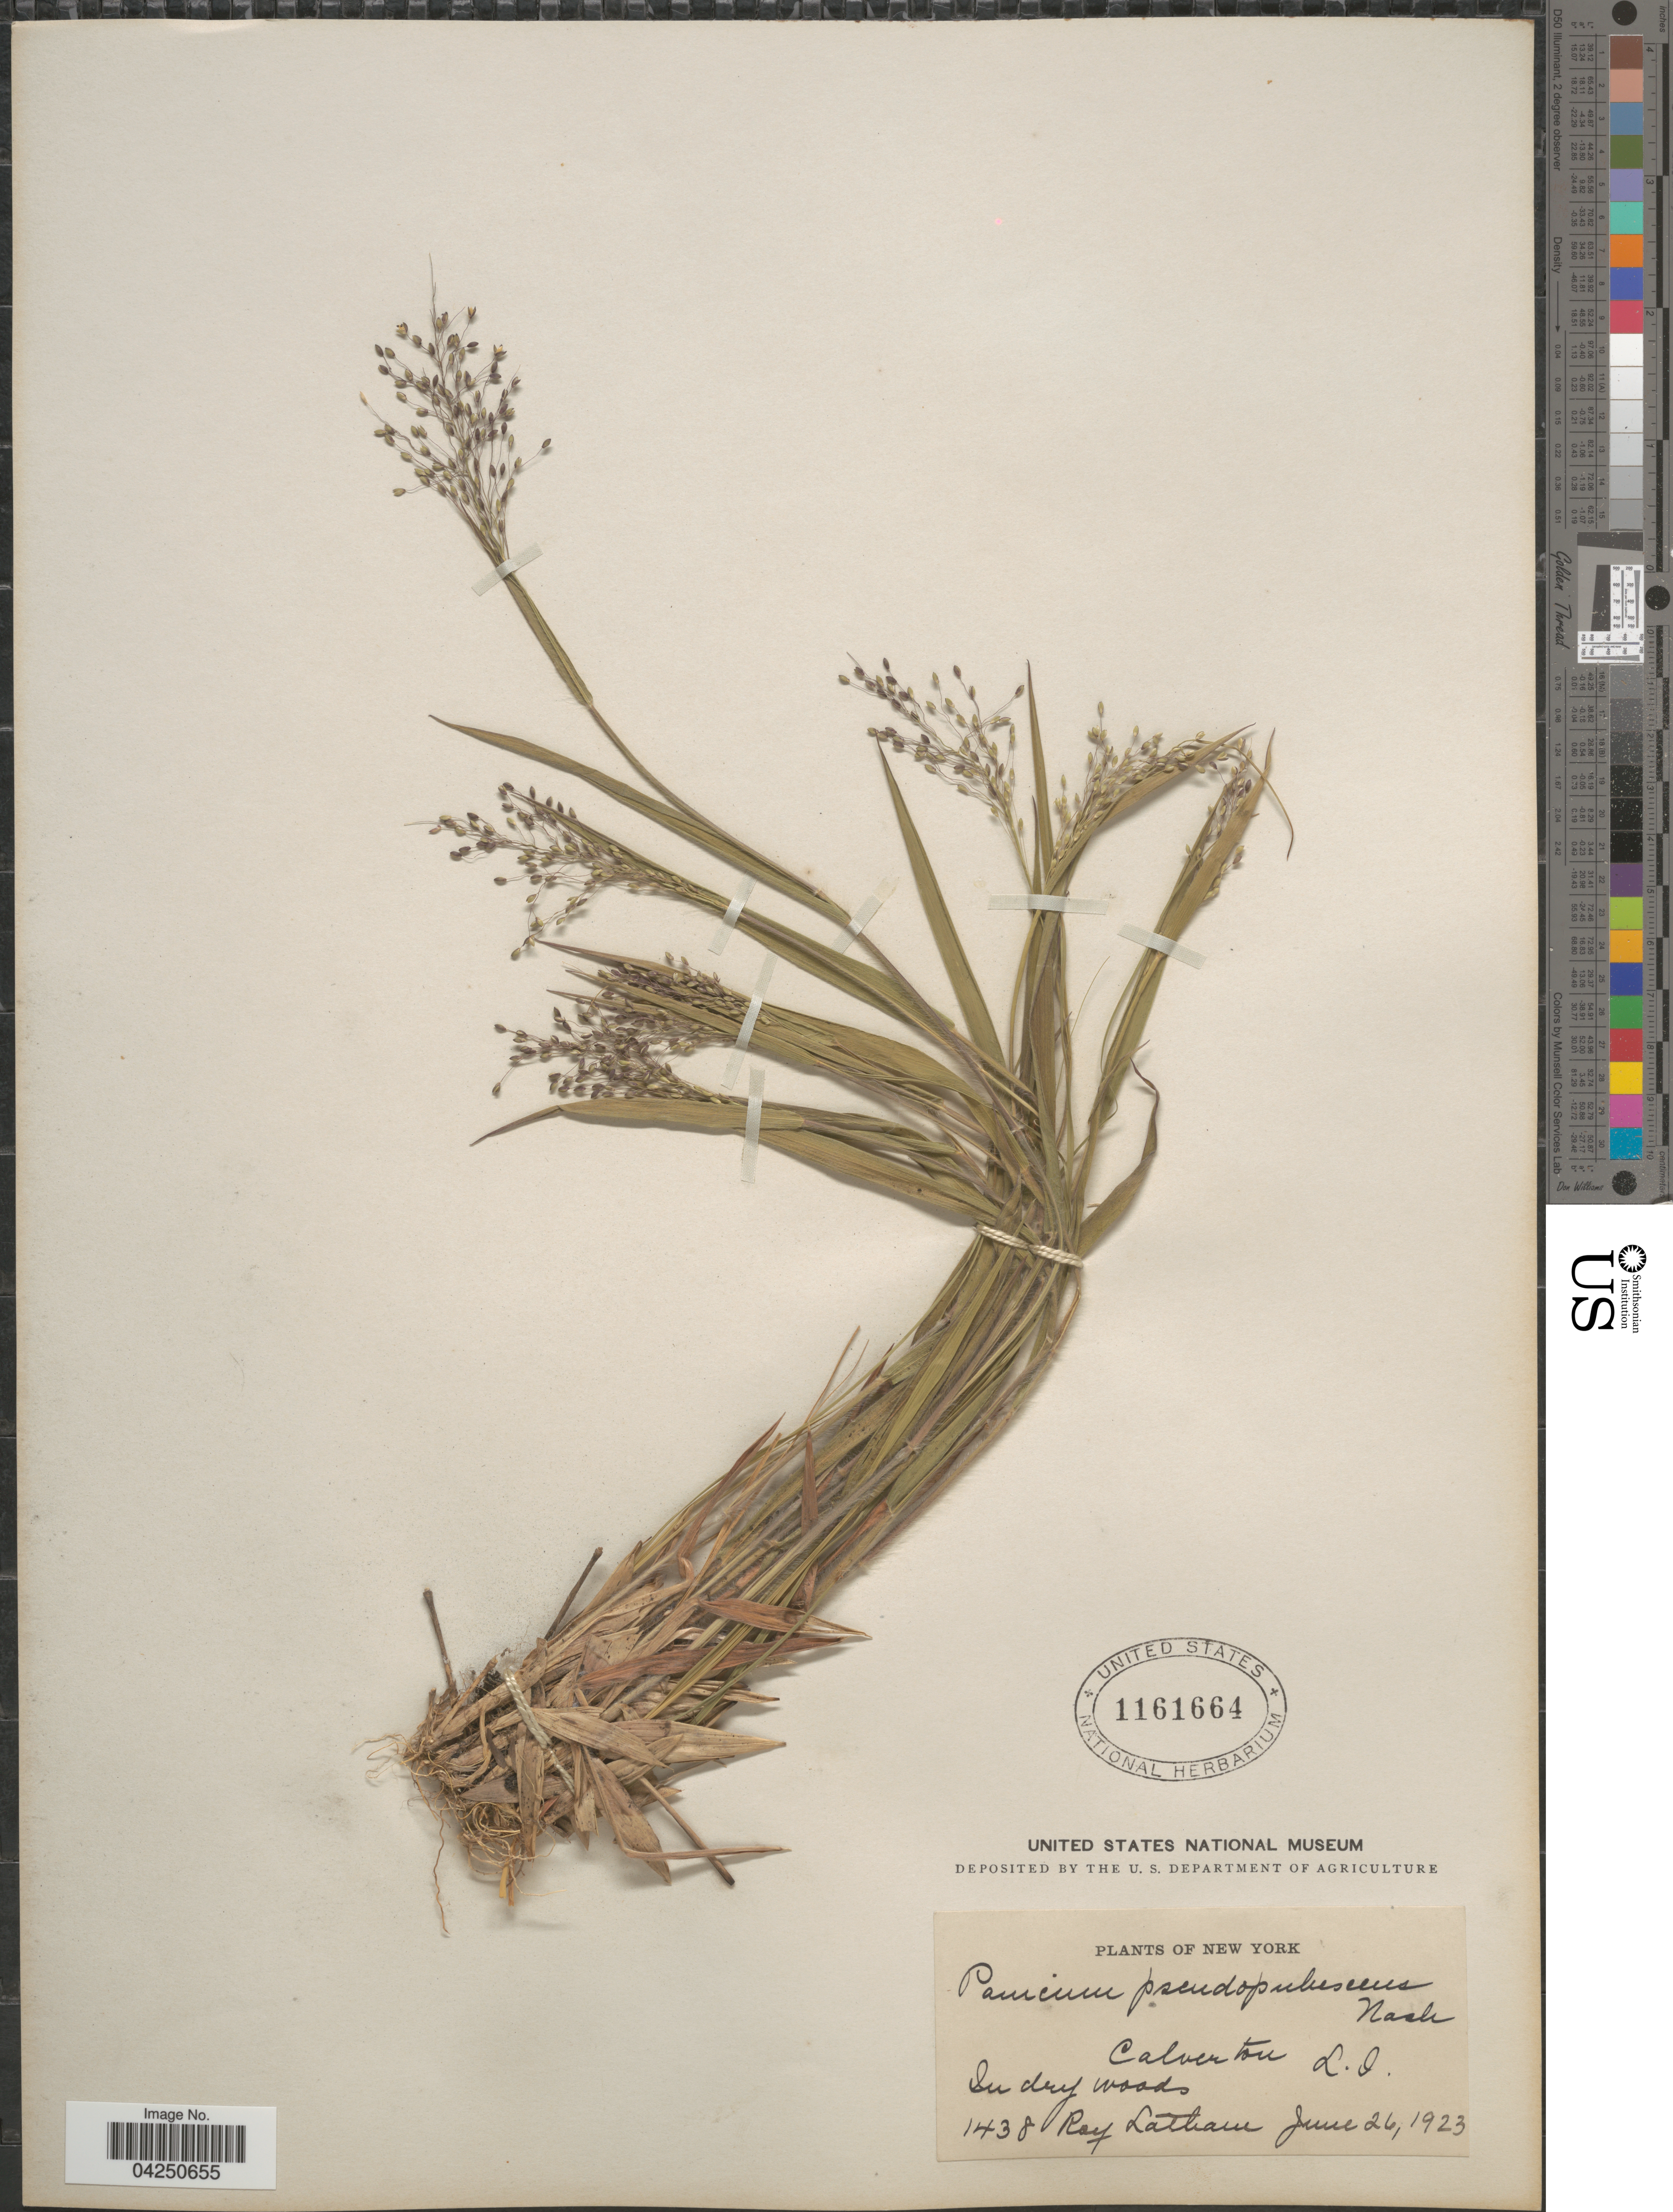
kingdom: Plantae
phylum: Tracheophyta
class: Liliopsida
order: Poales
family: Poaceae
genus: Dichanthelium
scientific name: Dichanthelium acuminatum var. acuminatum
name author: (Sw.) Gould & C.A. Clark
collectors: R. Latham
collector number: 1438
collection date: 1923-06-26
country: United States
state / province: New York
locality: Calverton L.I. In dry woods.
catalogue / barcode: US 1161664